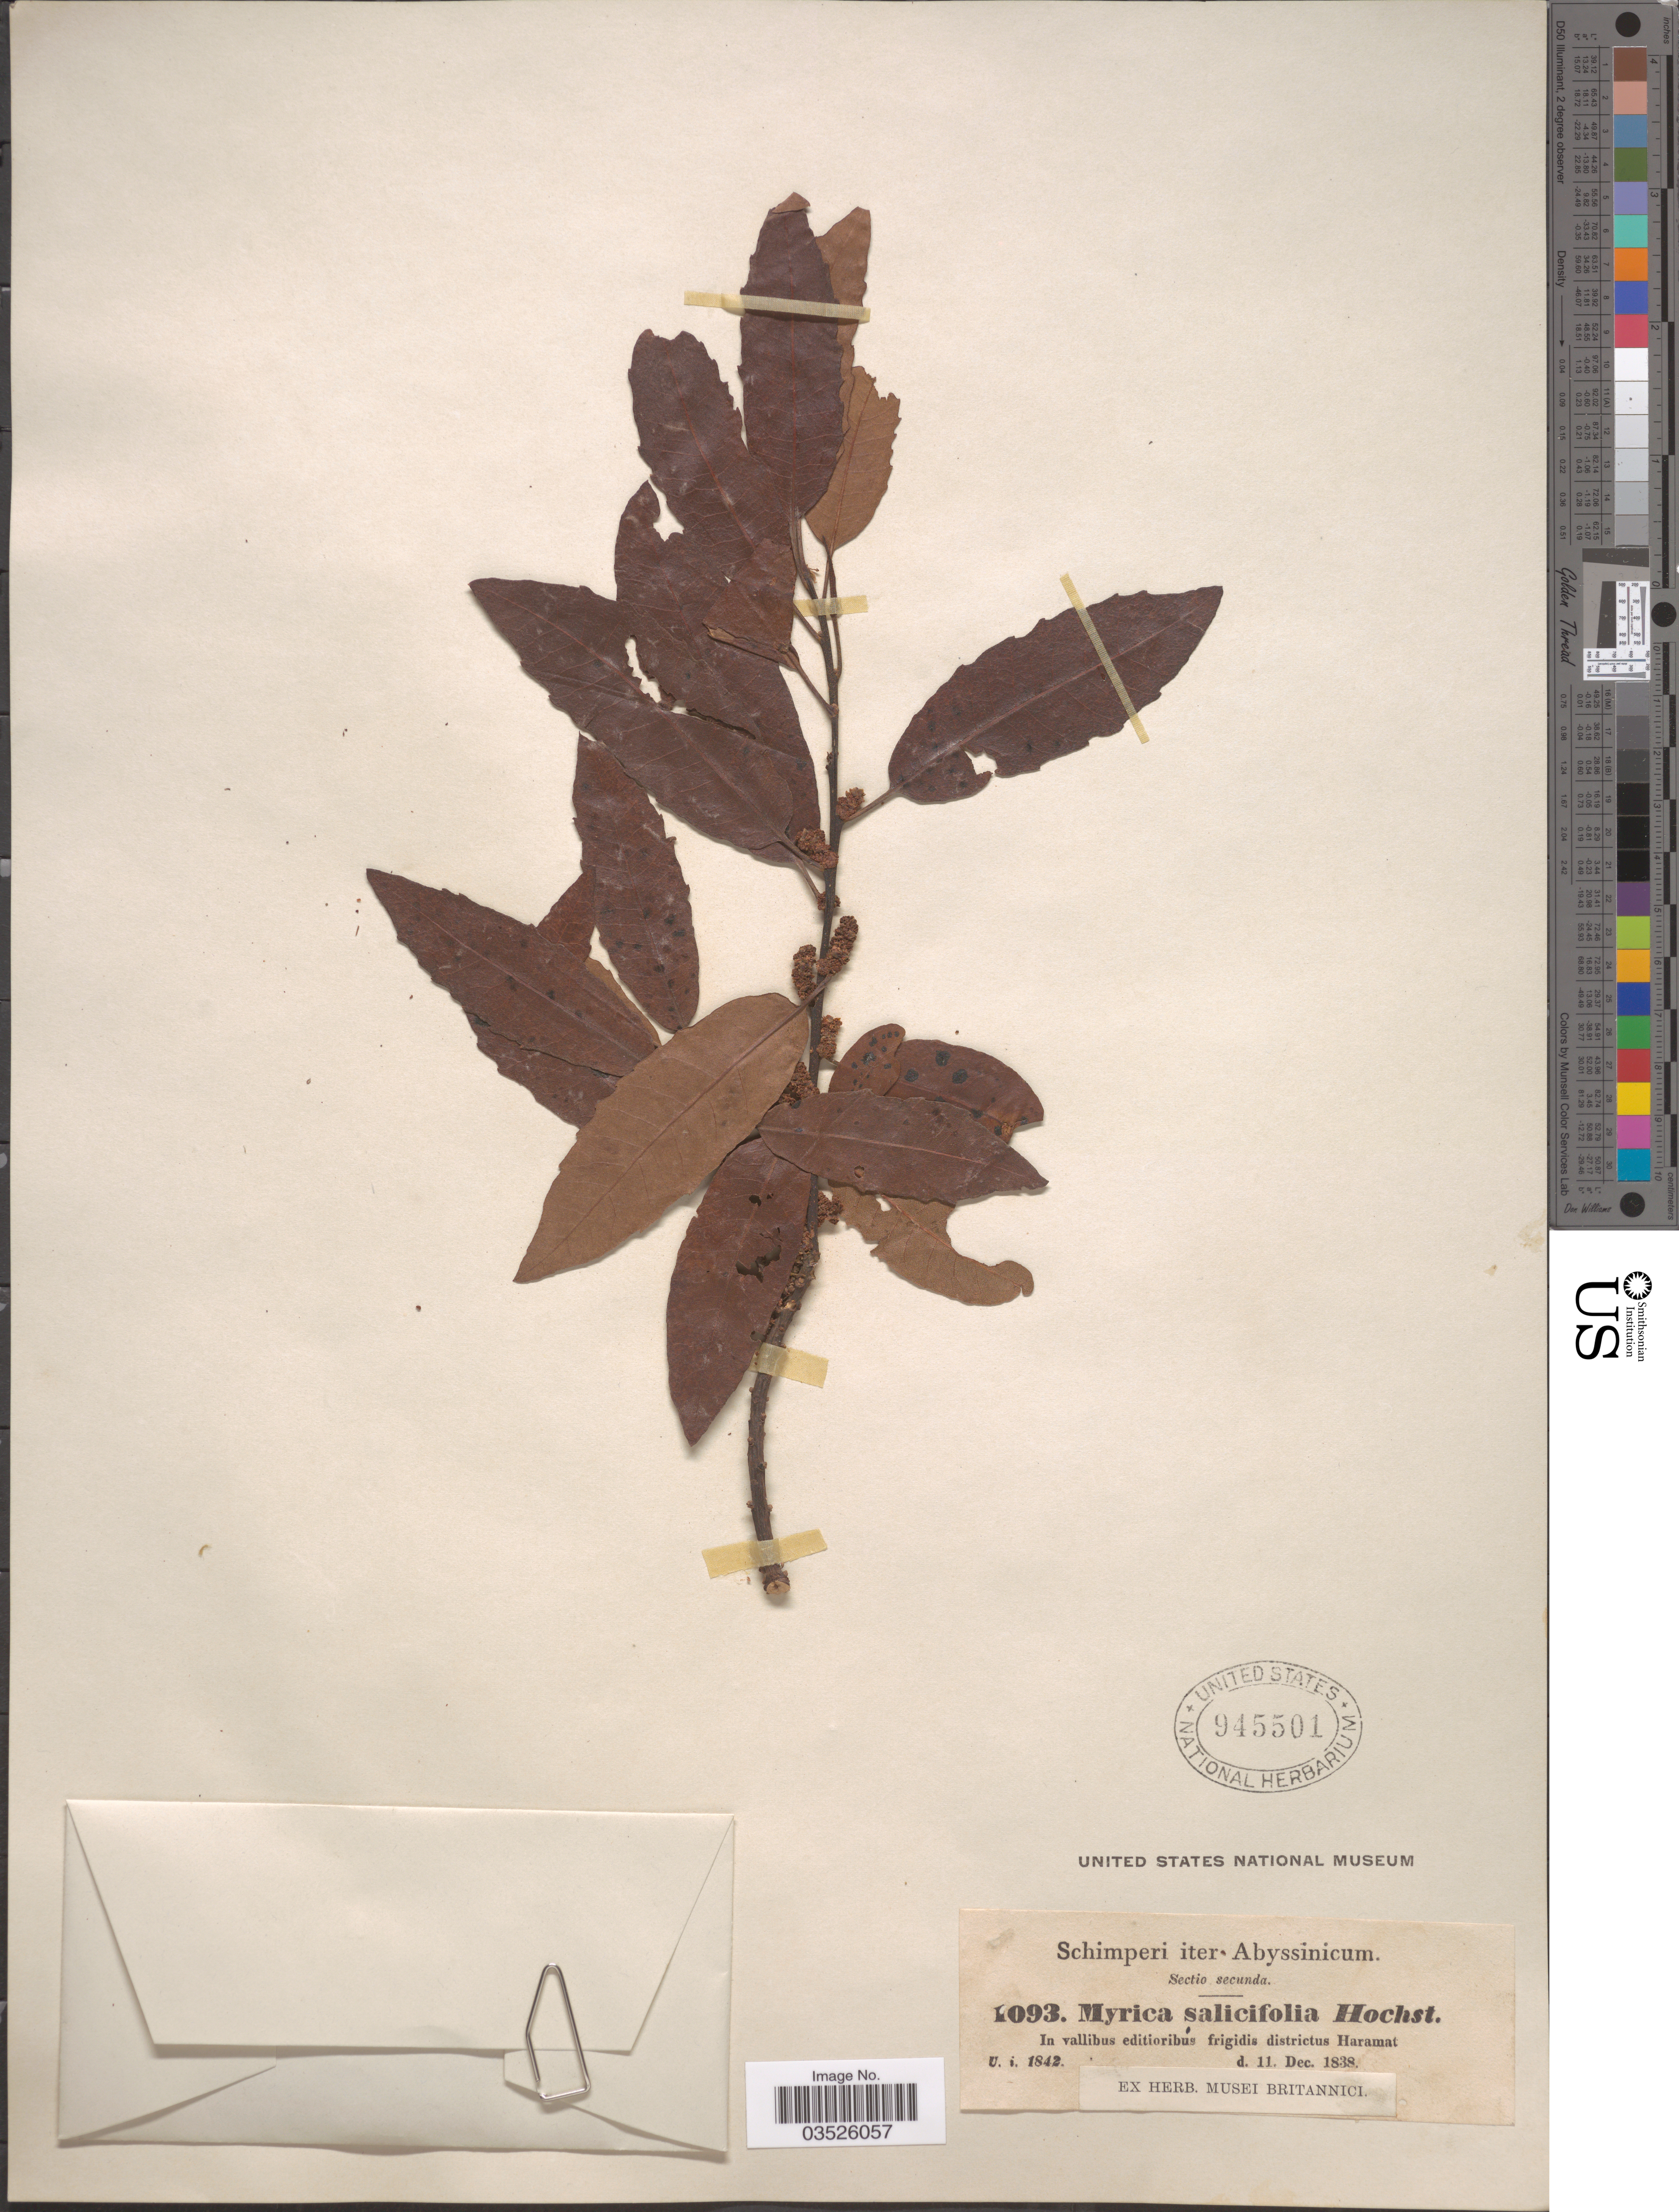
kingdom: Plantae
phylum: Tracheophyta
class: Magnoliopsida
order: Fagales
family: Myricaceae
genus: Morella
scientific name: Morella salicifolia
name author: (Hochst. ex A. Rich.) Verdc. & Polhill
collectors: -. Schimper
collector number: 1093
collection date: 1838-12-11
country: Ethiopia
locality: Abyssinicum. In vallibus editioribus frigidis districtus Haramat.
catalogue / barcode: US 945501